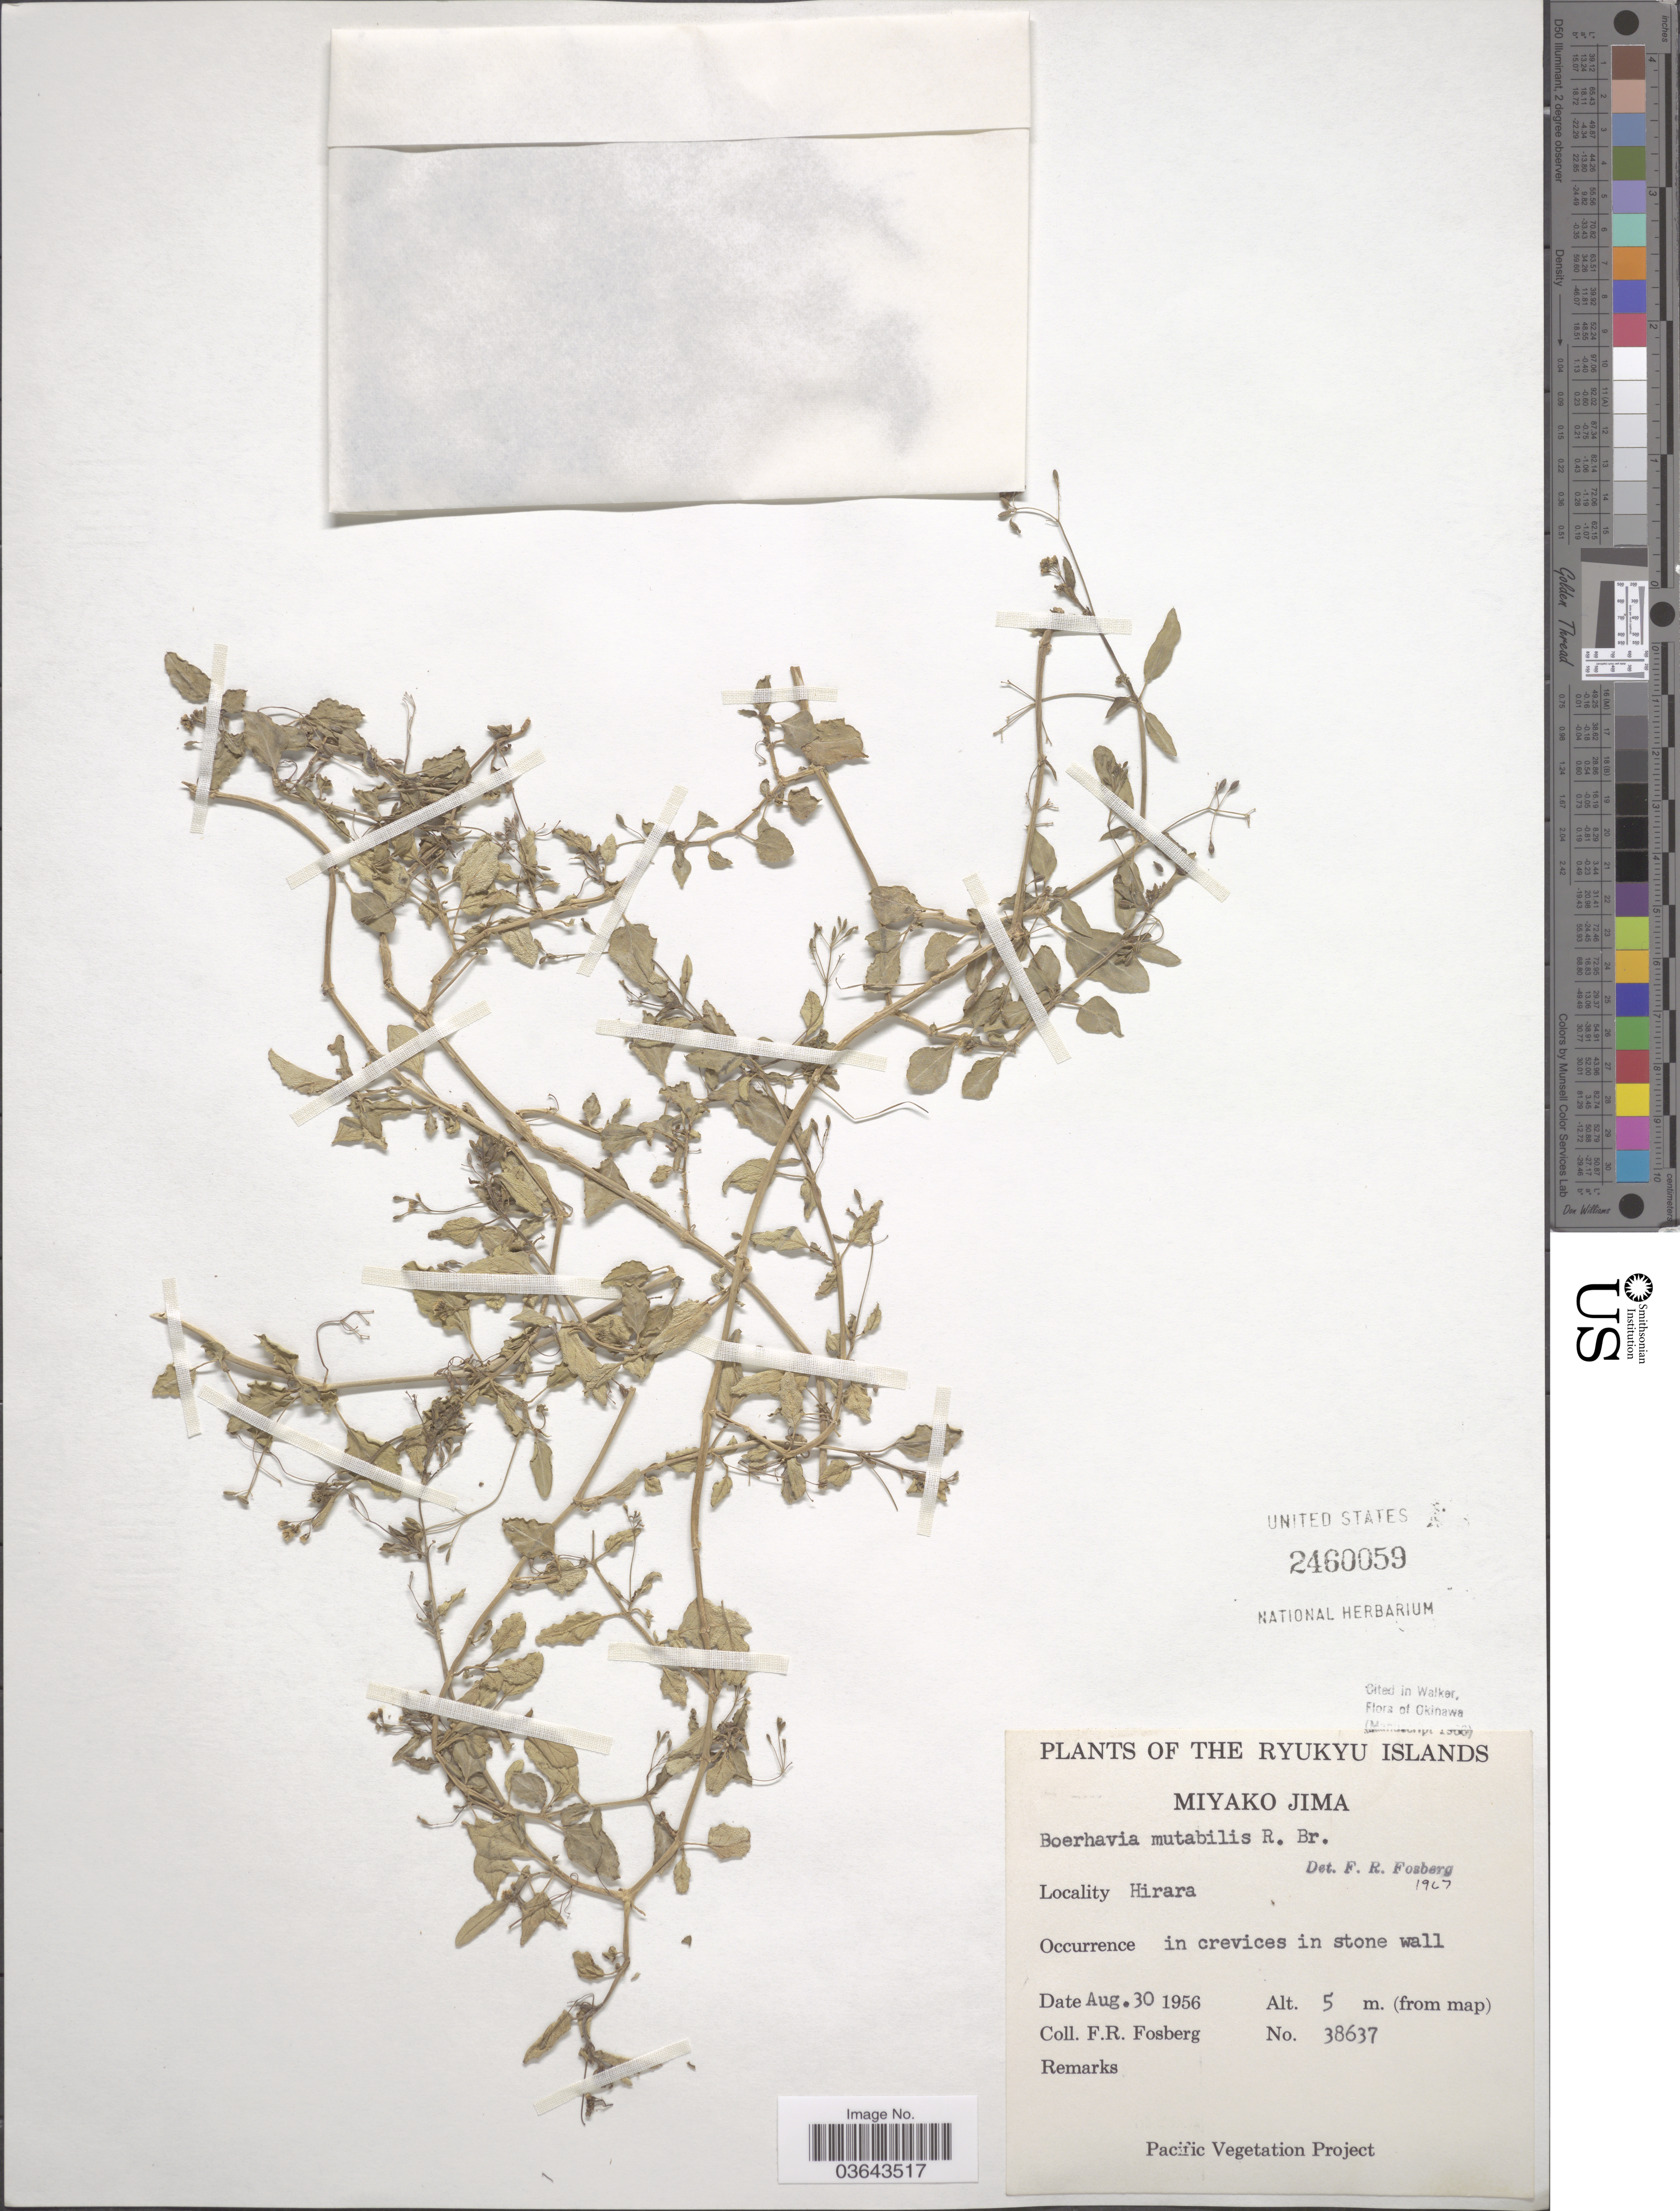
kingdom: Plantae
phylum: Tracheophyta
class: Magnoliopsida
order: Caryophyllales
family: Nyctaginaceae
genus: Boerhavia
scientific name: Boerhavia repens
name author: L.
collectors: F. R. Fosberg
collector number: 38637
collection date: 1956-08-30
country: Japan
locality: The Ryukyu Islands. Miyako Jima. Hirara.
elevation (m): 5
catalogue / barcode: US 2460059